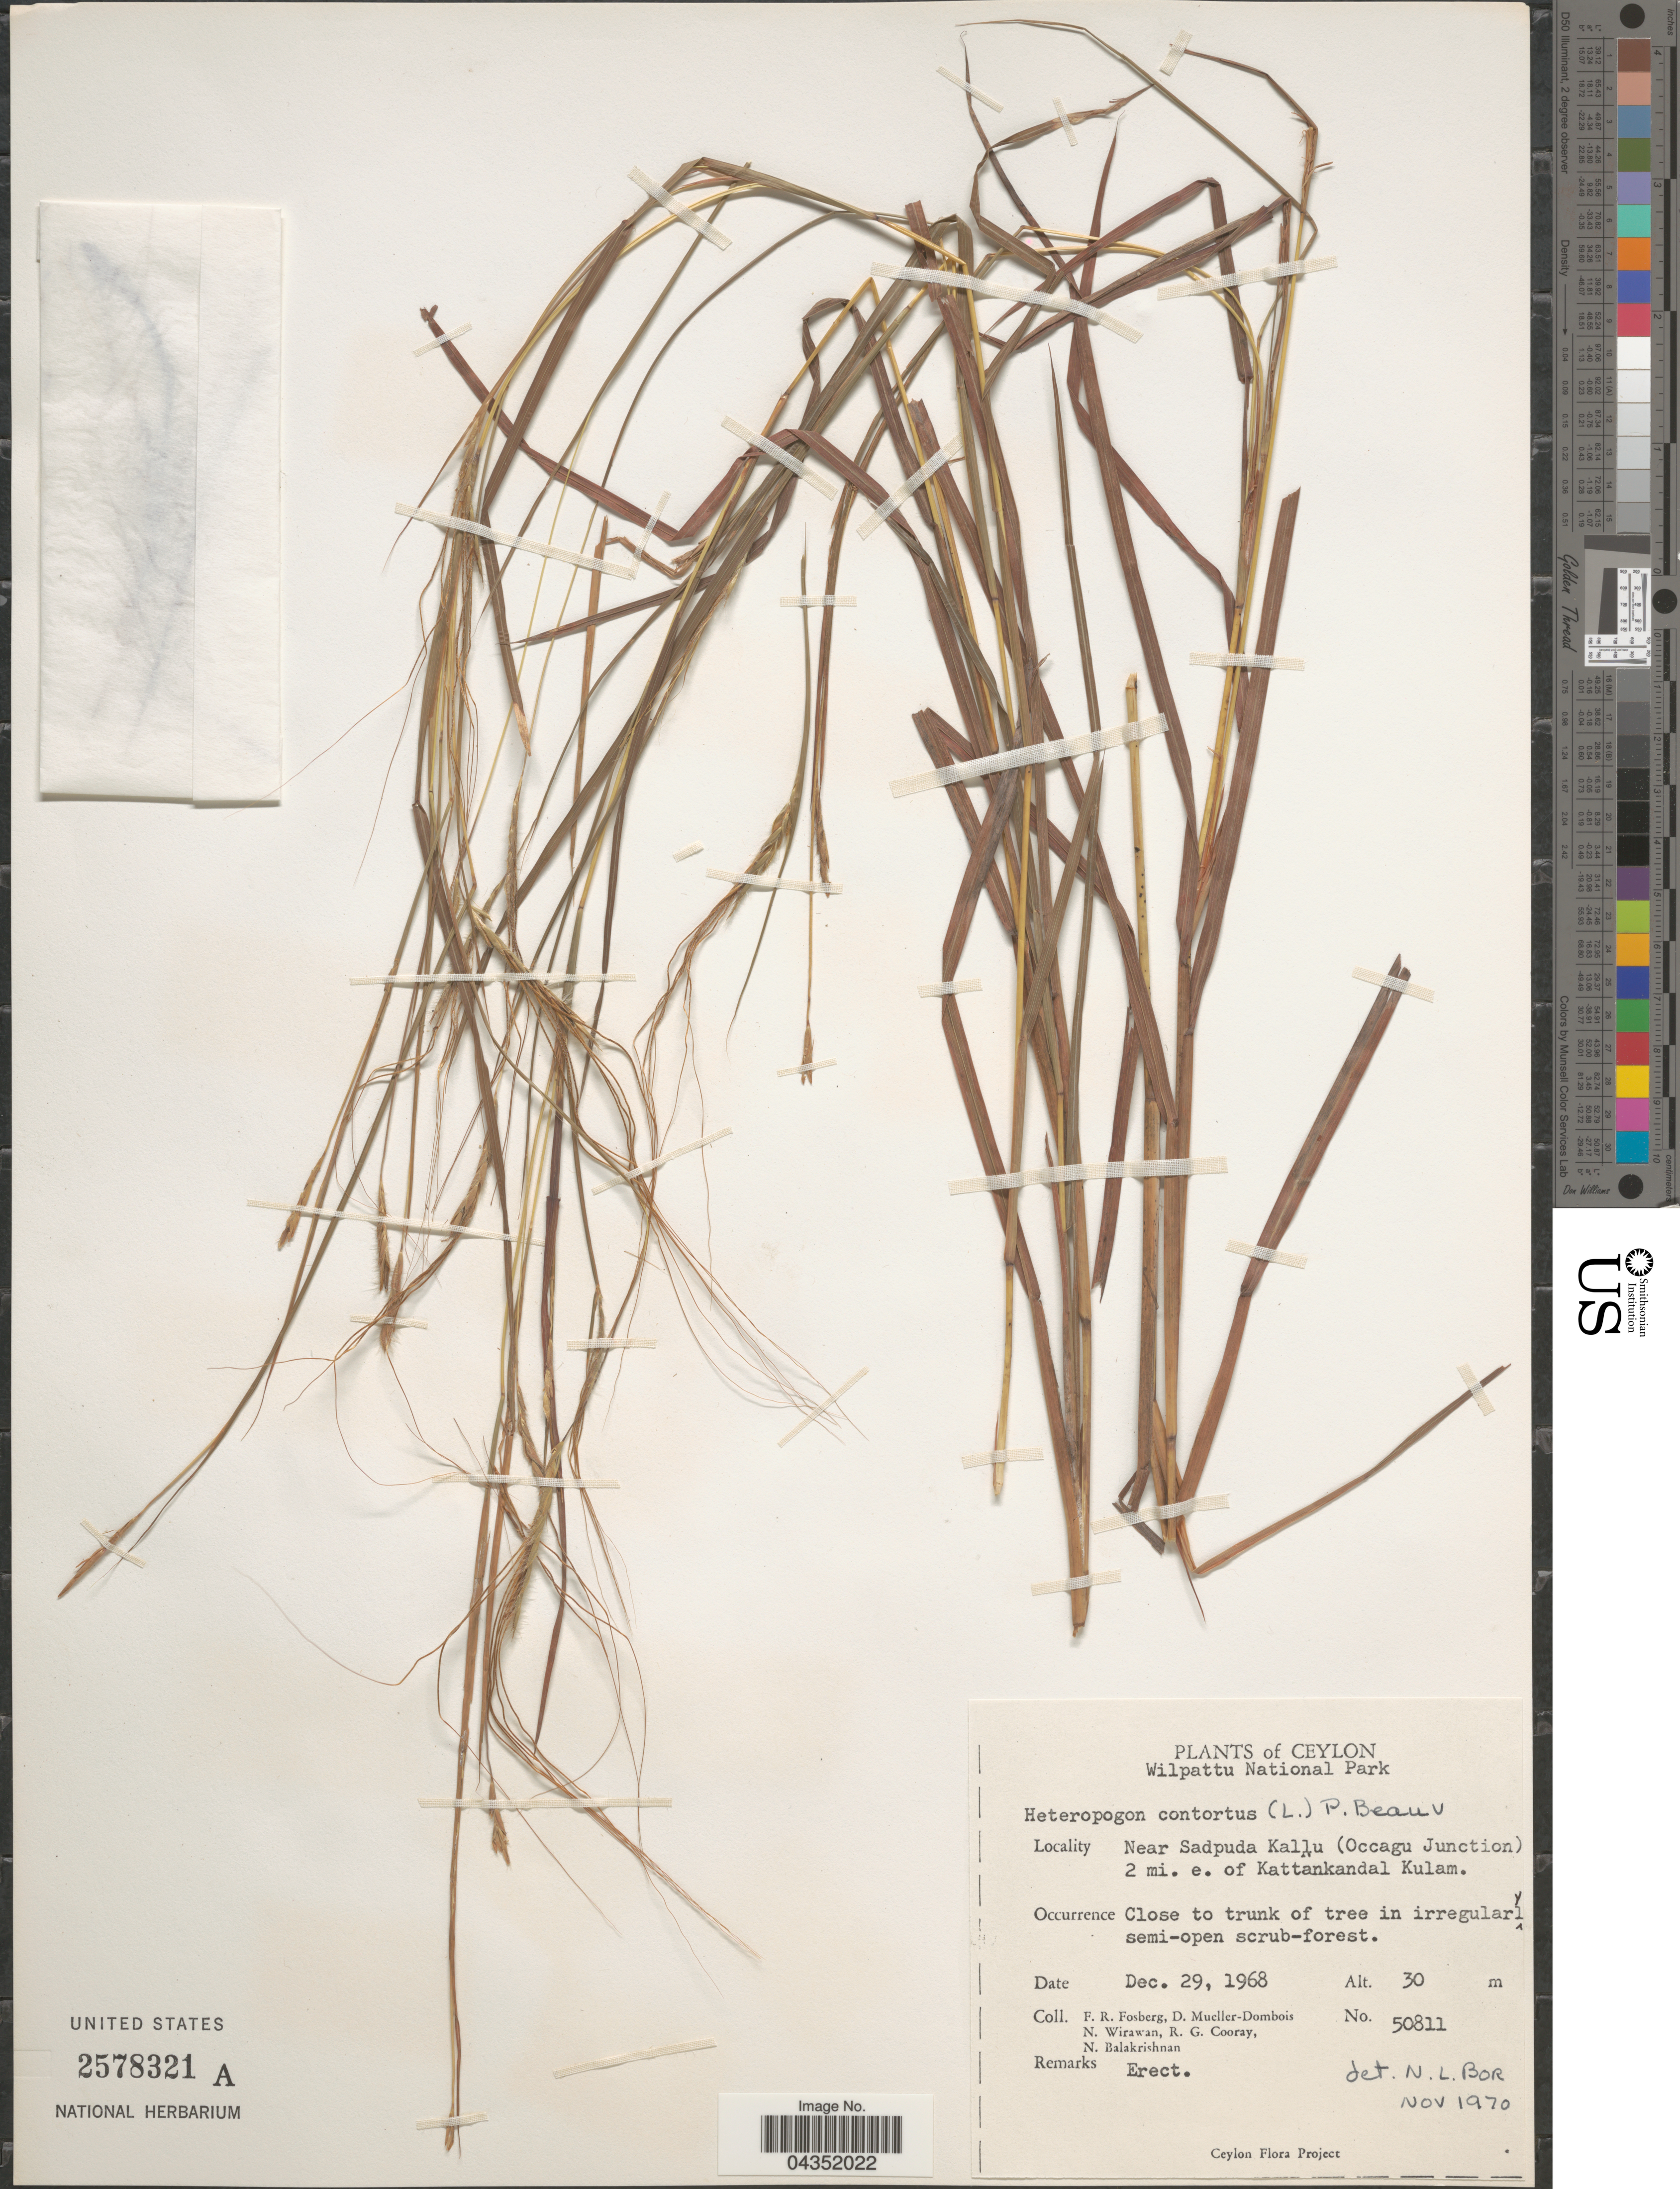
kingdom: Plantae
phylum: Tracheophyta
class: Liliopsida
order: Poales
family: Poaceae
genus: Heteropogon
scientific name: Heteropogon contortus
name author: (L.) P. Beauv. ex Roem. & Schult.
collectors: F. R. Fosberg, D. Mueller-Dombois, N. Wirawan, R. Cooray & N. Balakrishnan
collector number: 50811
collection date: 1968-12-29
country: Sri Lanka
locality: Ceylon. Wilpattu National Park. Near Sadpuda Kallu (Occagu Junction) 2 mi. e. of Kattankandal Kulam.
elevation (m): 30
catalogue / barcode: US 2578321A